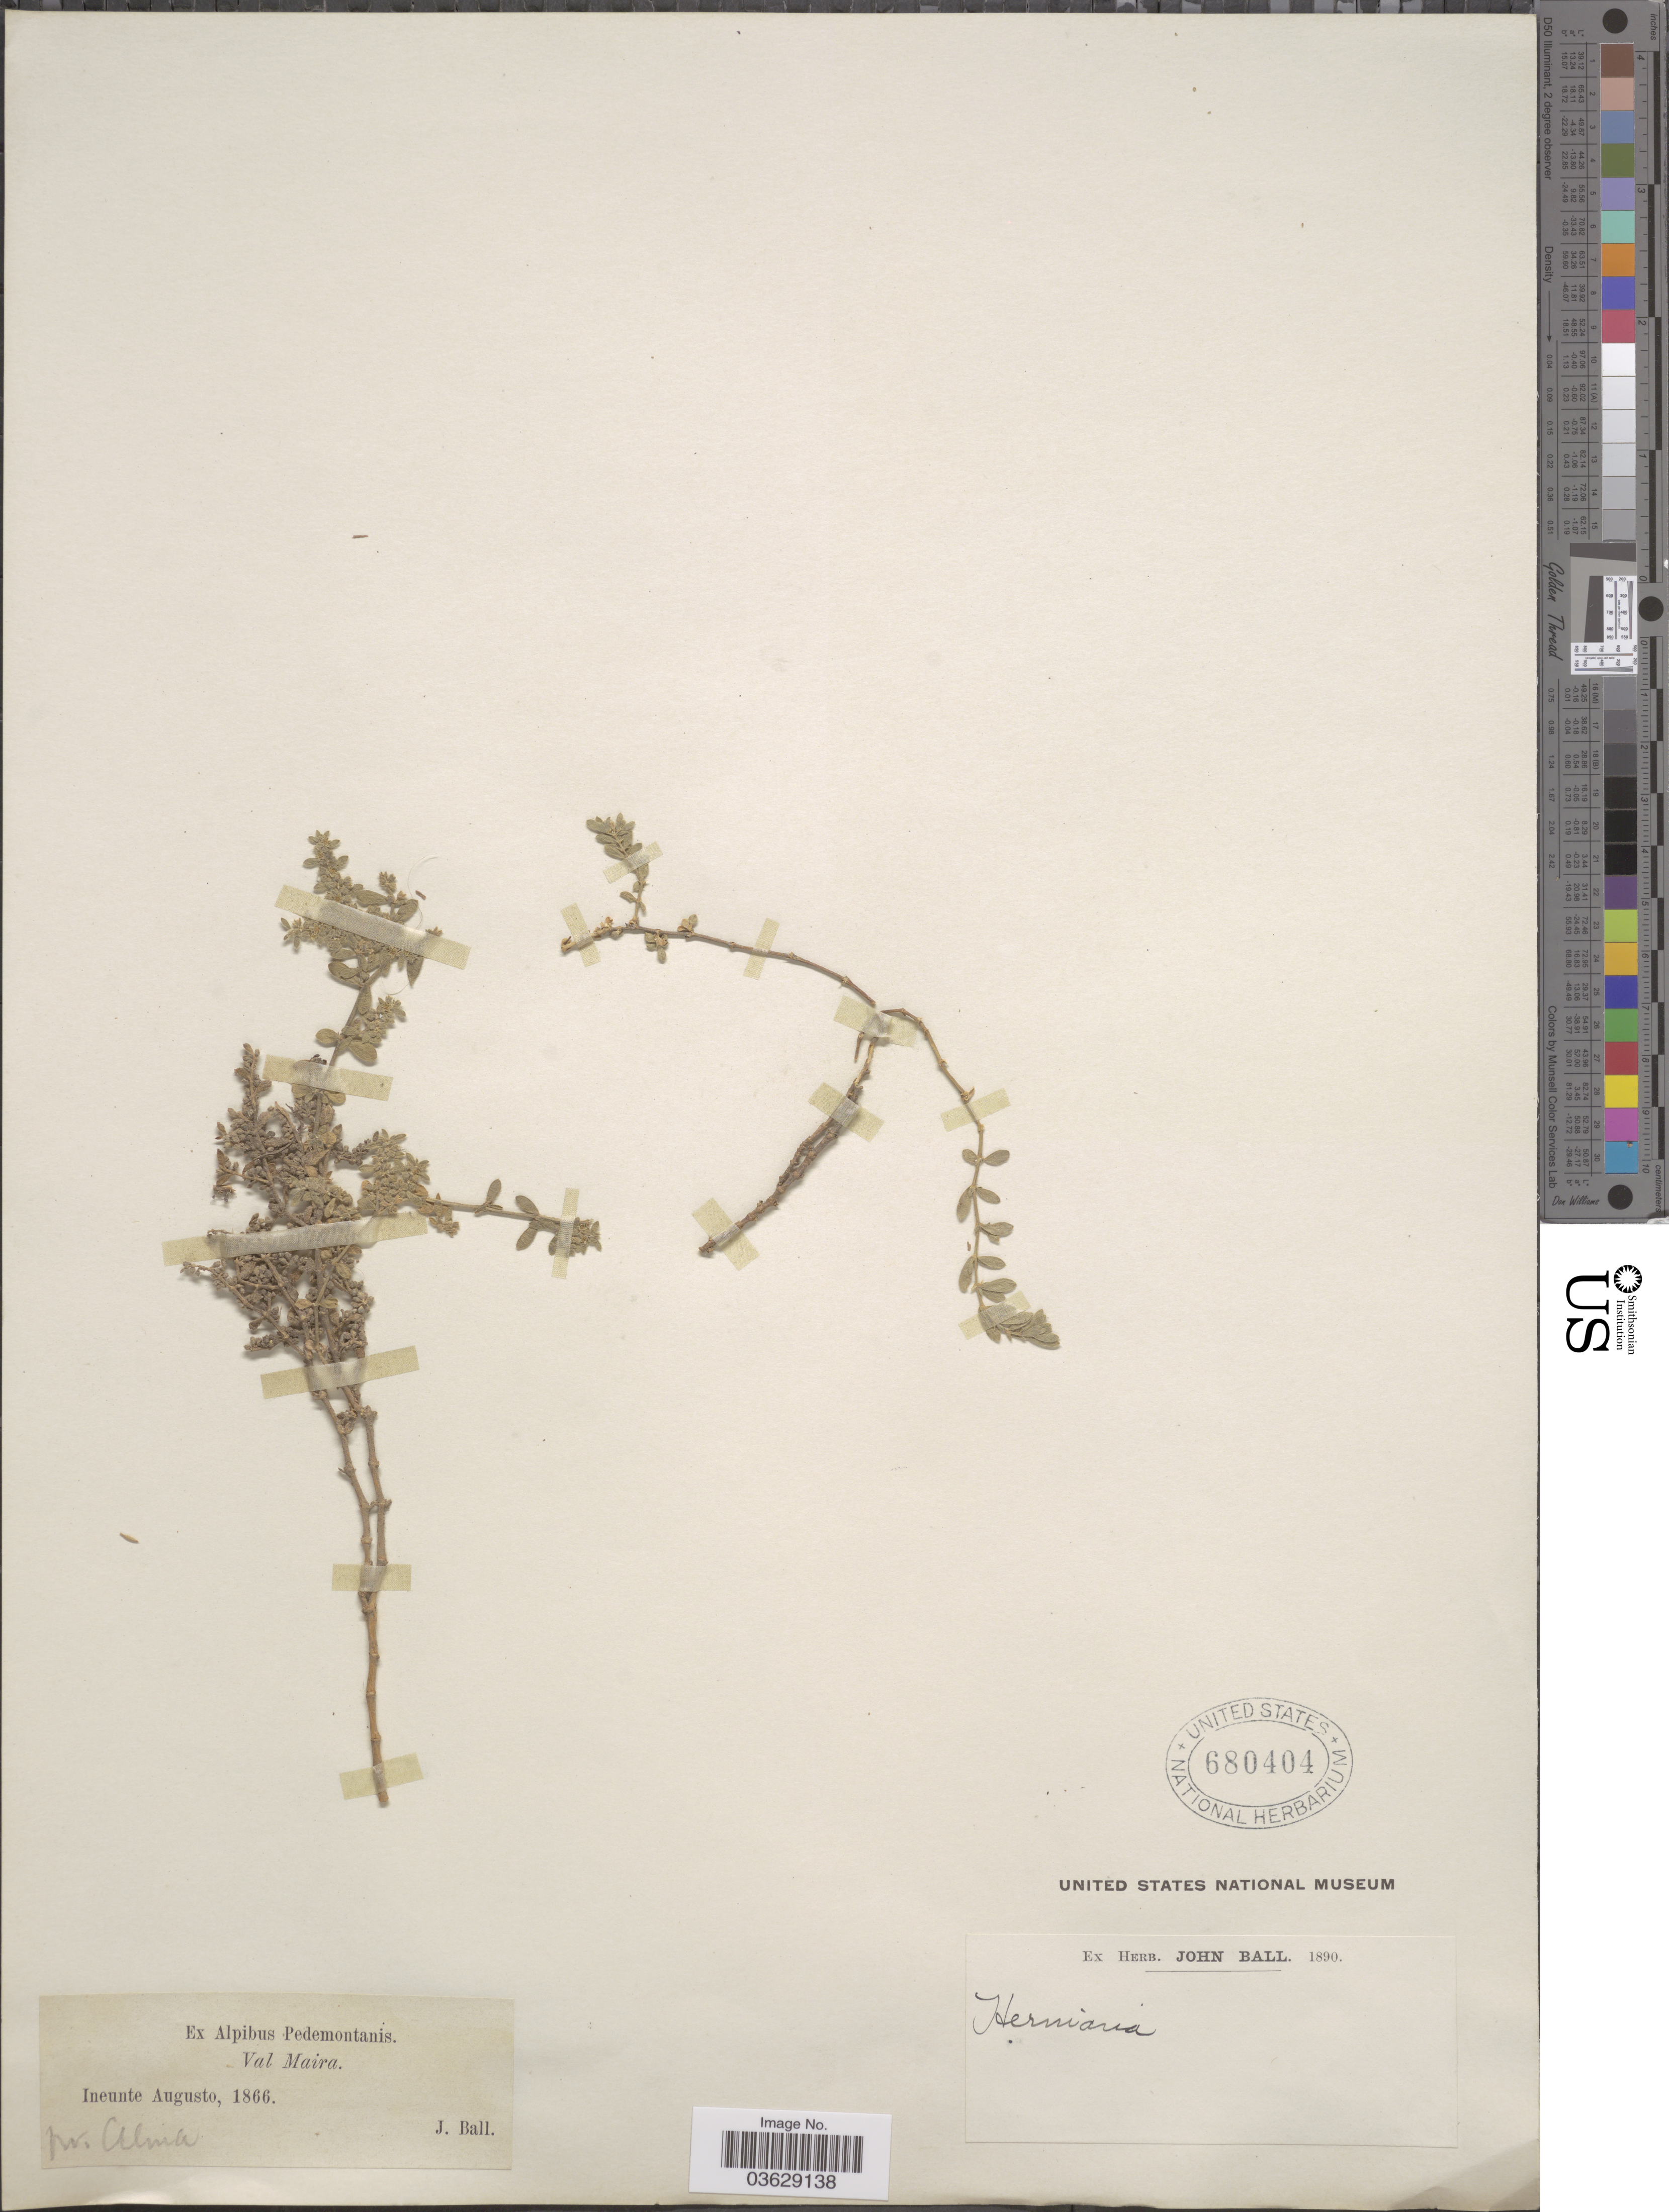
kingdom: Plantae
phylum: Tracheophyta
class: Magnoliopsida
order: Caryophyllales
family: Caryophyllaceae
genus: Herniaria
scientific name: Herniaria sp.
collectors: J. Ball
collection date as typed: Ineunte Augusto, 1866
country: Italy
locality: Ex Alpibus Pedemontanis. Val Maira. Pr. Almila [interpreted].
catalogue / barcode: US 680404